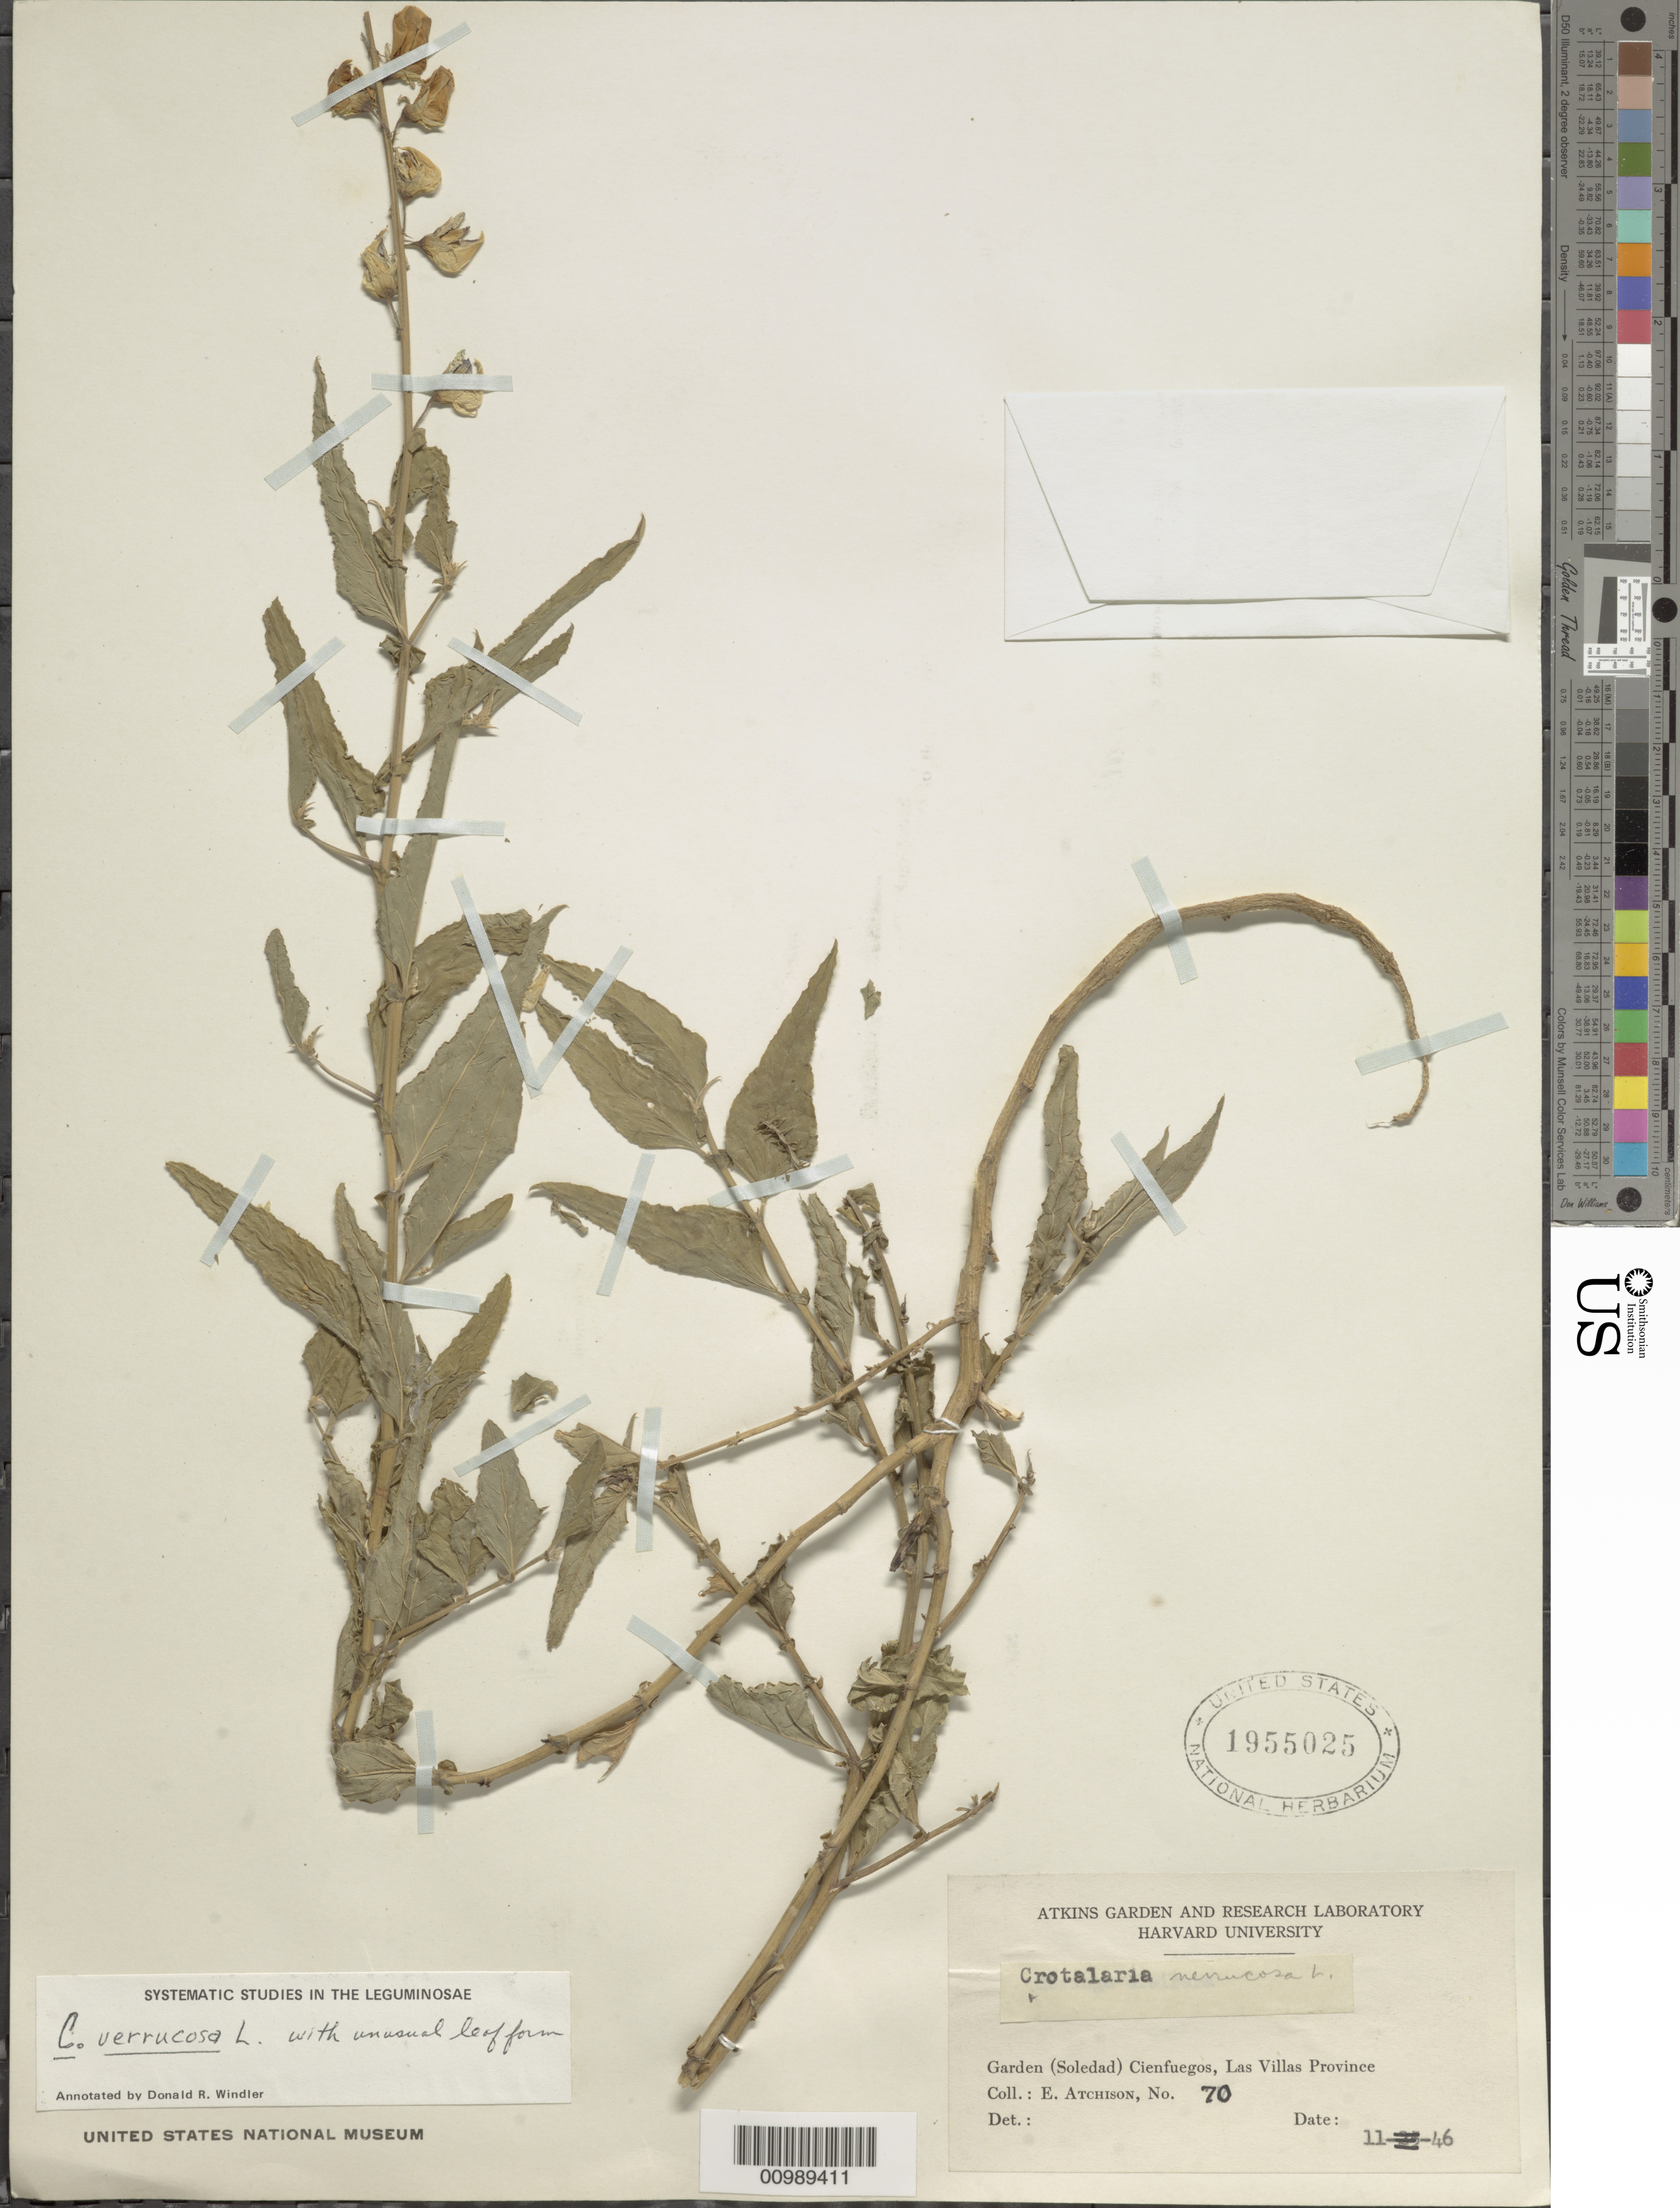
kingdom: Plantae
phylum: Tracheophyta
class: Magnoliopsida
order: Fabales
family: Fabaceae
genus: Crotalaria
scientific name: Crotalaria verrucosa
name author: L.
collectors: E. Atchison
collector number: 70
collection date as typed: Nov 1946 or Nov 1846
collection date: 1946-11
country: Cuba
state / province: Las Villas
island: Cuba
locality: Cienfuegos Dist.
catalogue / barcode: US 1955025